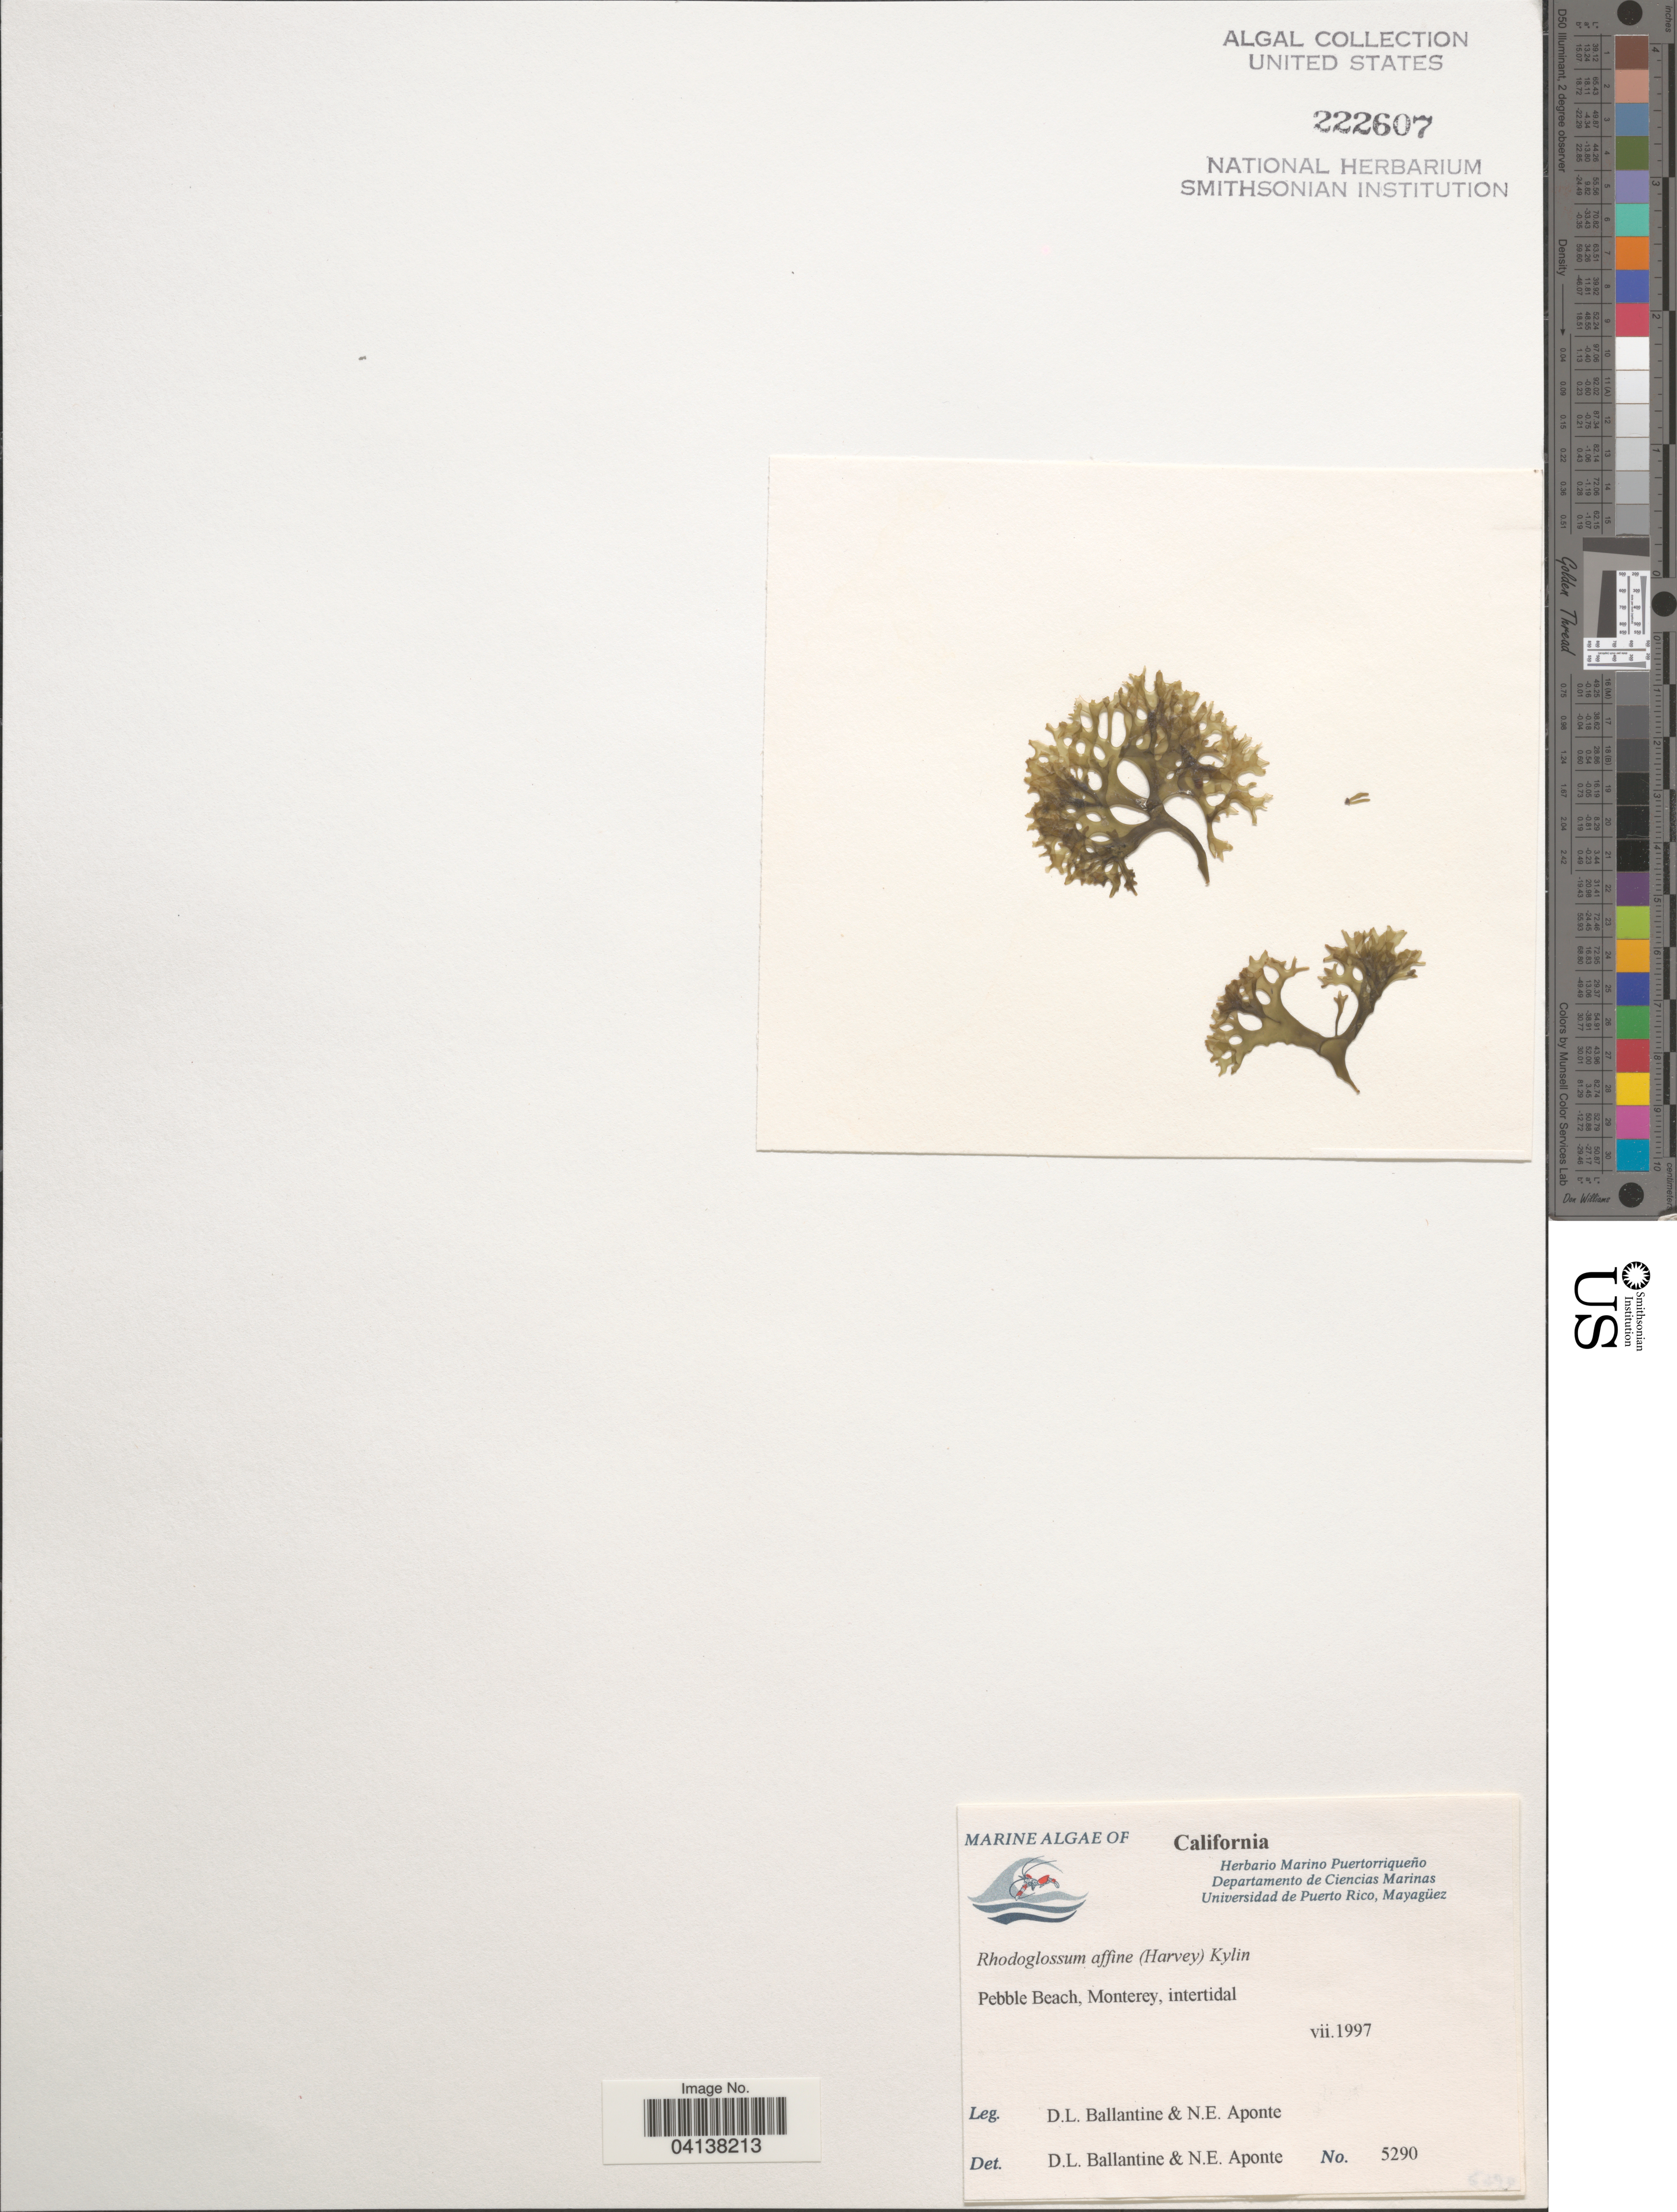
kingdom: Plantae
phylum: Rhodophyta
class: Florideophyceae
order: Gigartinales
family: Gigartinaceae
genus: Mazzaella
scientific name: Mazzaella affinis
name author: (Harvey) Fredericq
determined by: Algae name updating Project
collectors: D.L. Ballantine & N. E. Aponte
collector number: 5290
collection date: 1997-07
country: United States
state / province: California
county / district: Monterey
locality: Pebble Beach, Monterey, intertidal.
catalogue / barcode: US 222607